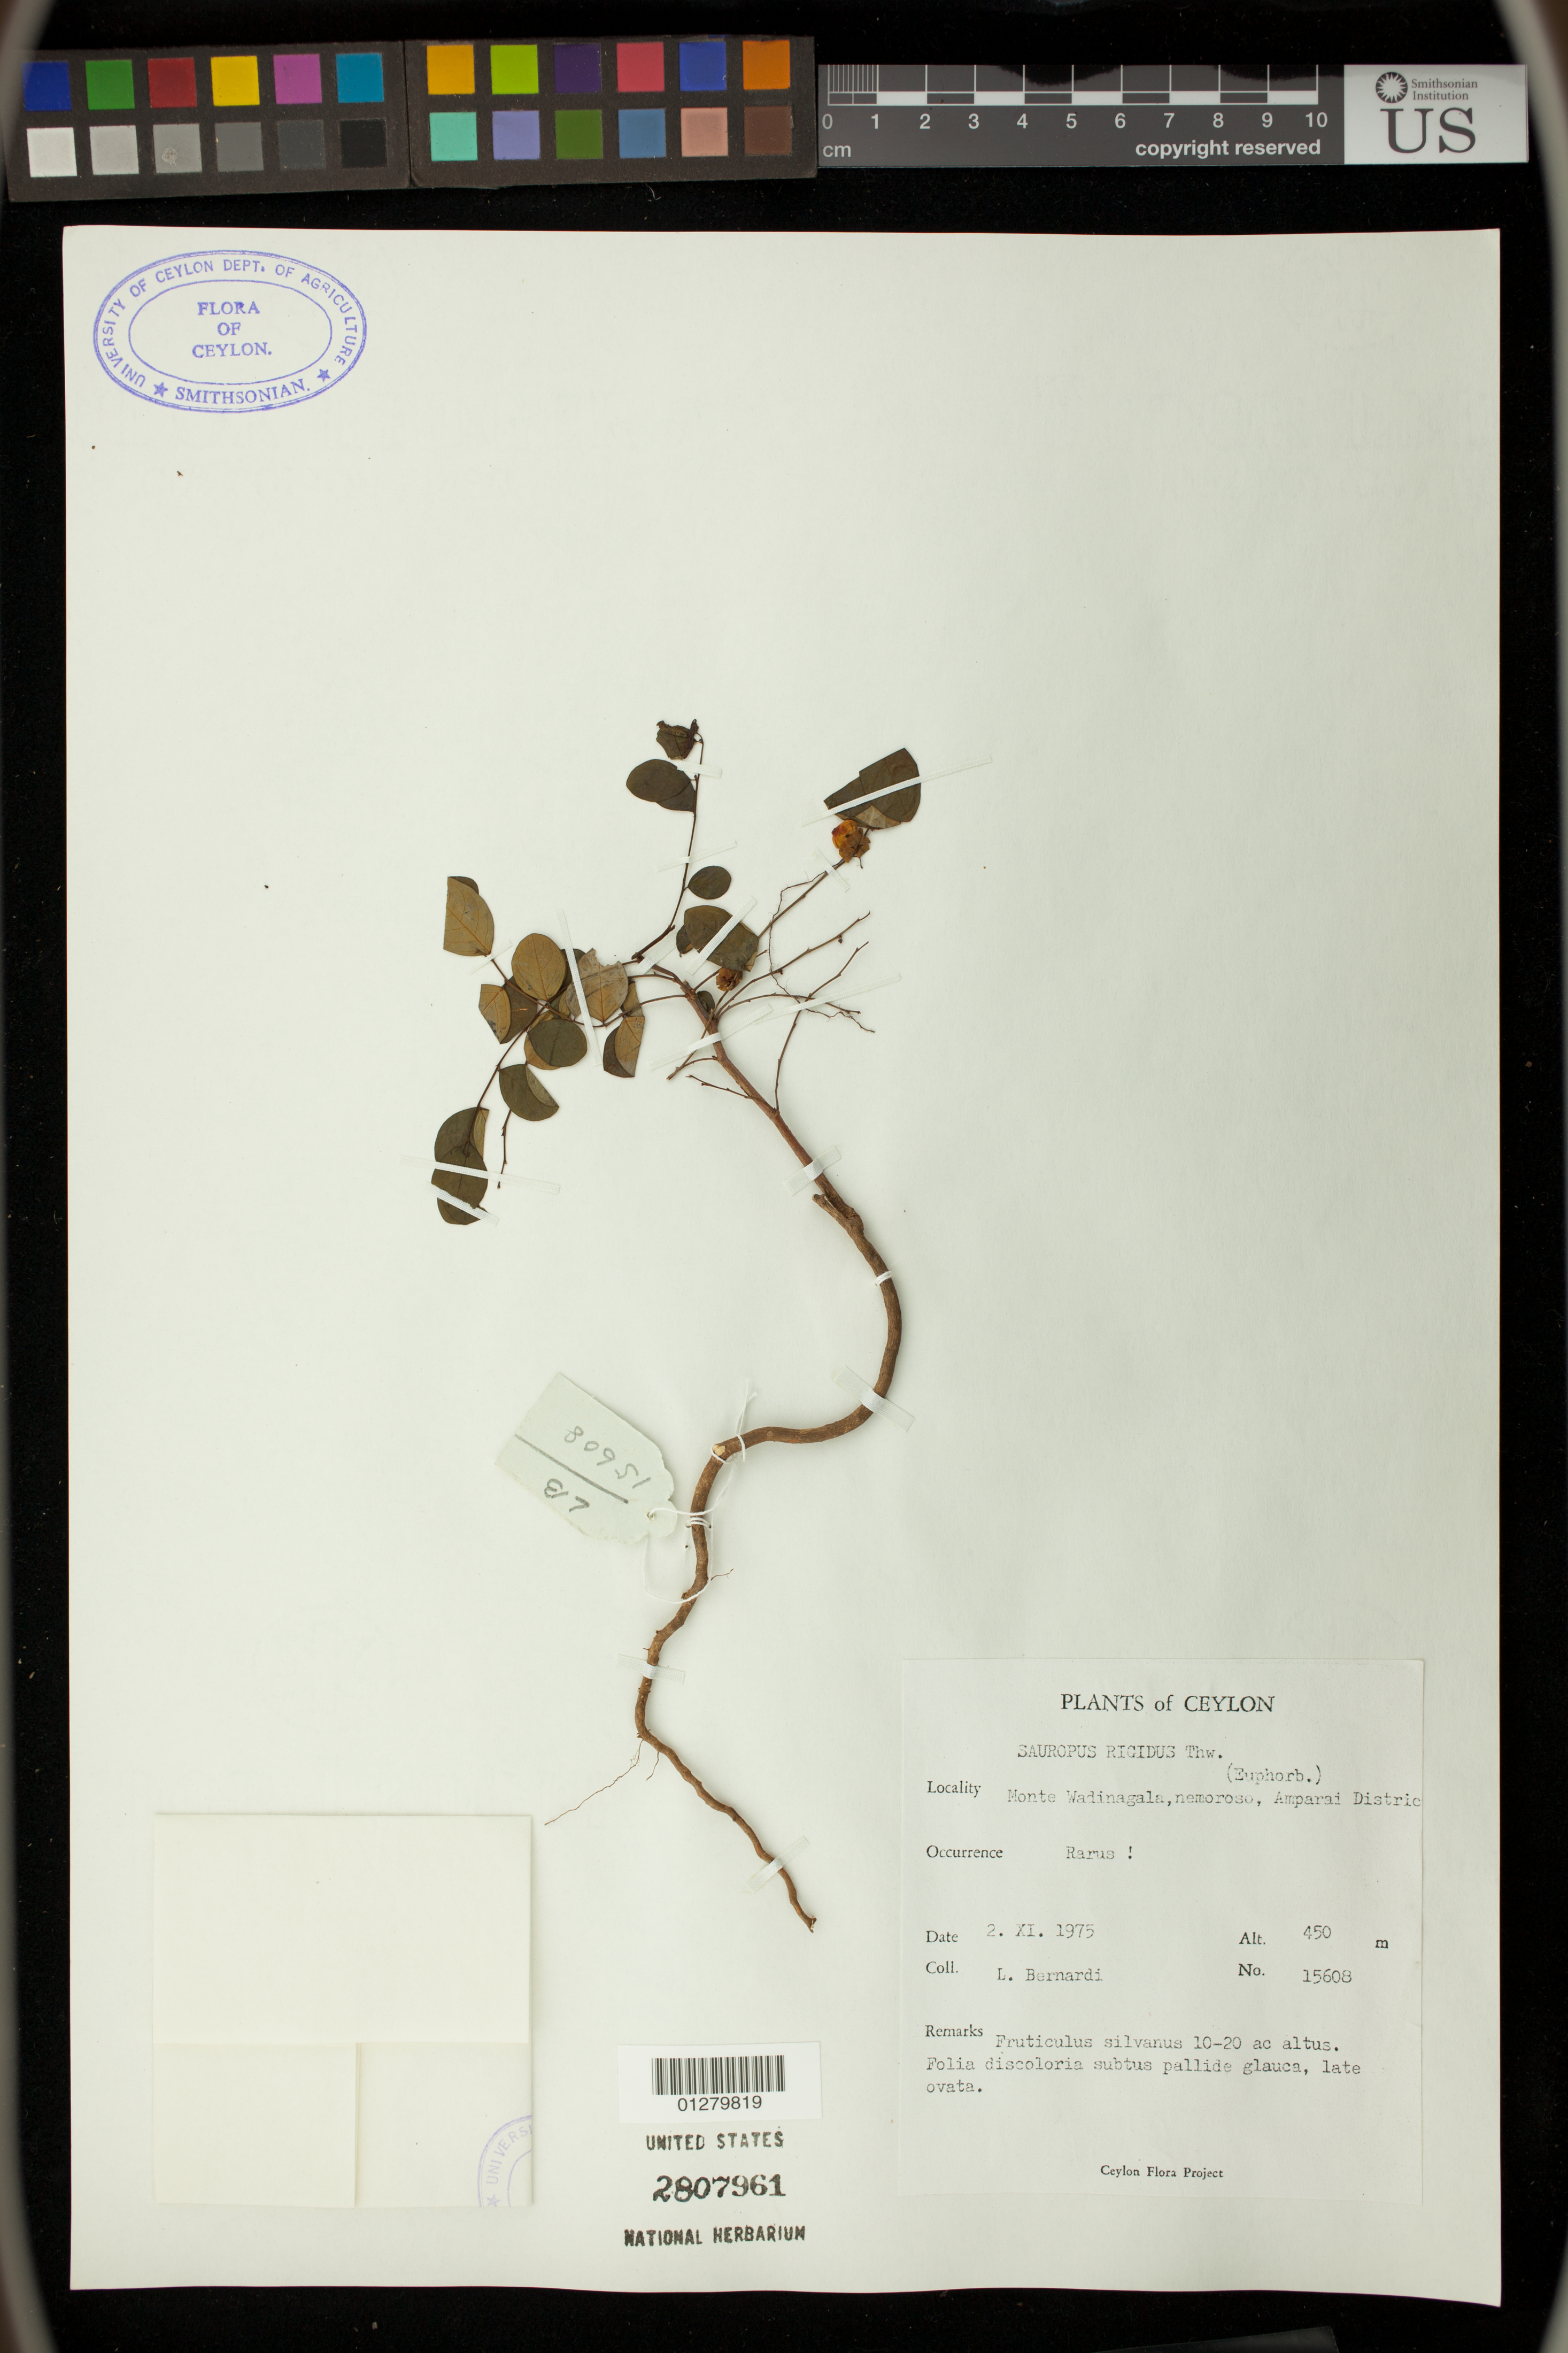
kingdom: Plantae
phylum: Tracheophyta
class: Magnoliopsida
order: Malpighiales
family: Phyllanthaceae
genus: Sauropus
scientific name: Sauropus quadrangularis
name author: (Willd.) Müll. Arg.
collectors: L. Bernardi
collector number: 15608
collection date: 1975-11-02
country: Sri Lanka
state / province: Eastern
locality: Monte Wadinagala, nemoroso, Amparai District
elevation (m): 450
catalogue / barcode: US 2807961